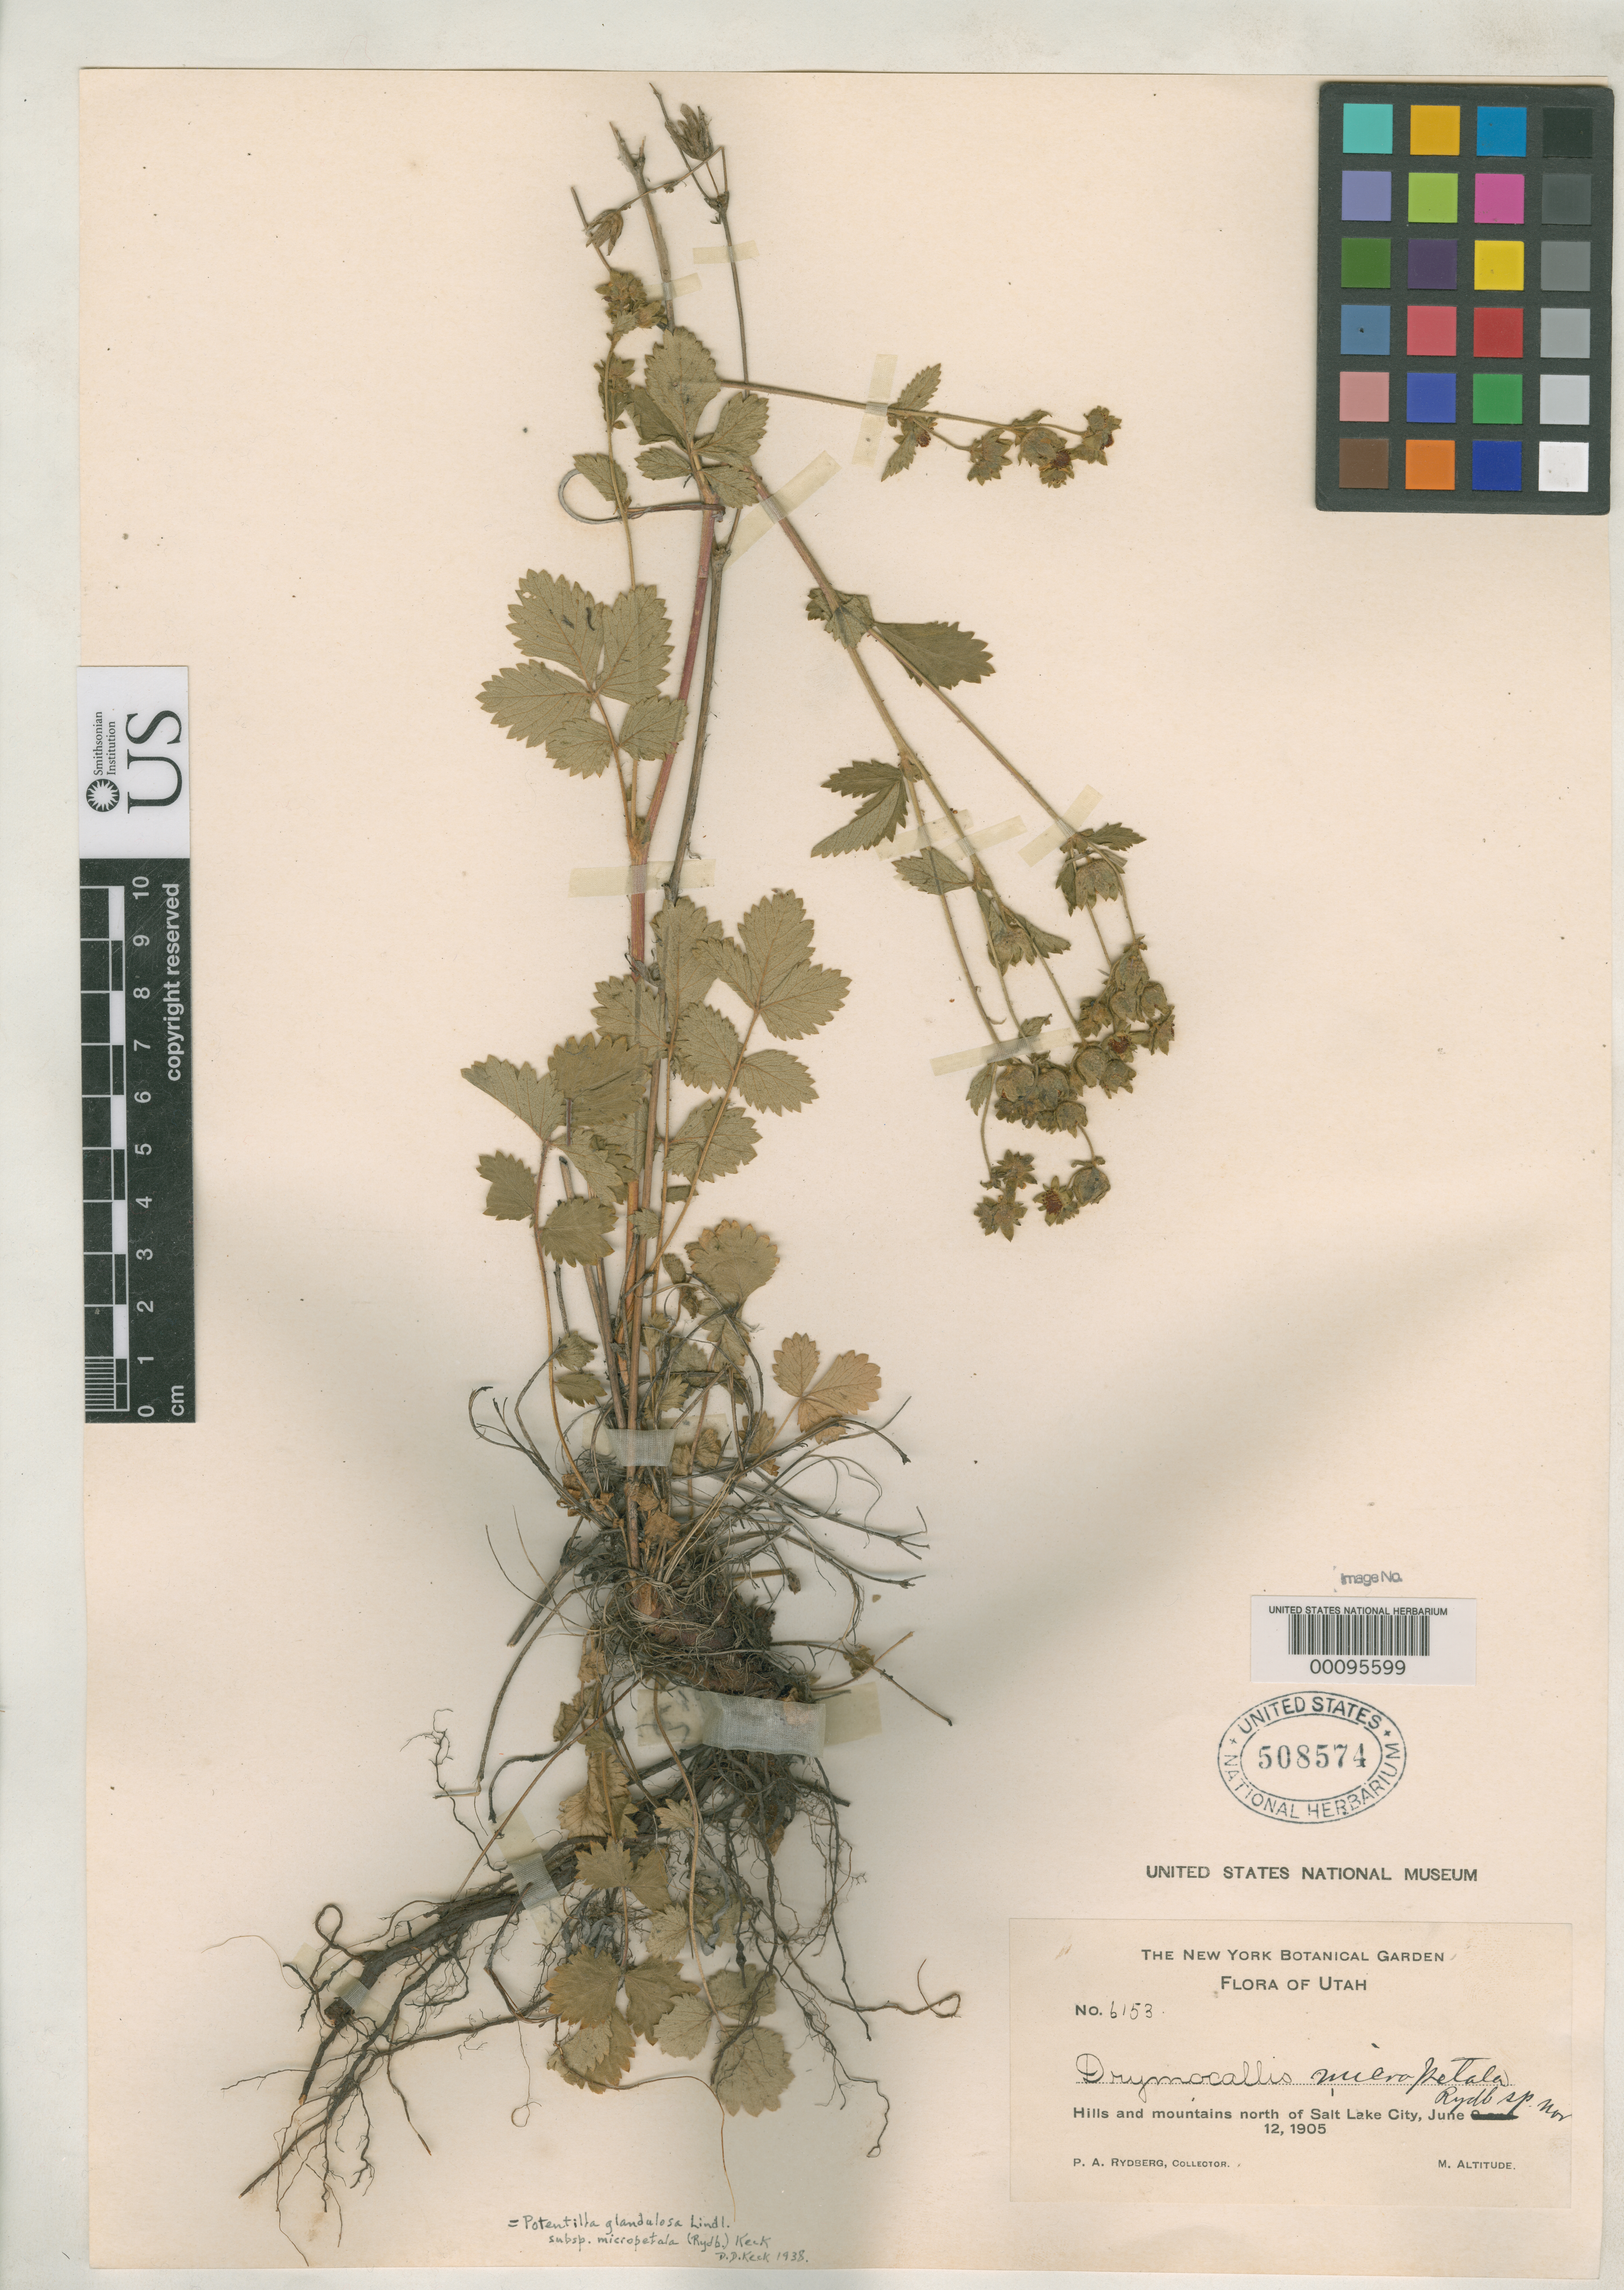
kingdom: Plantae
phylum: Tracheophyta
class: Magnoliopsida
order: Rosales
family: Rosaceae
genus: Drymocallis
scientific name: Drymocallis micropetala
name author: Rydb.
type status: Isotype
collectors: P. A. Rydberg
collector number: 6153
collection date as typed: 12 Jun 1905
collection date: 1905-06-12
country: United States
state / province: Utah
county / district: Salt Lake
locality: City Creek Canon.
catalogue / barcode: US 508574